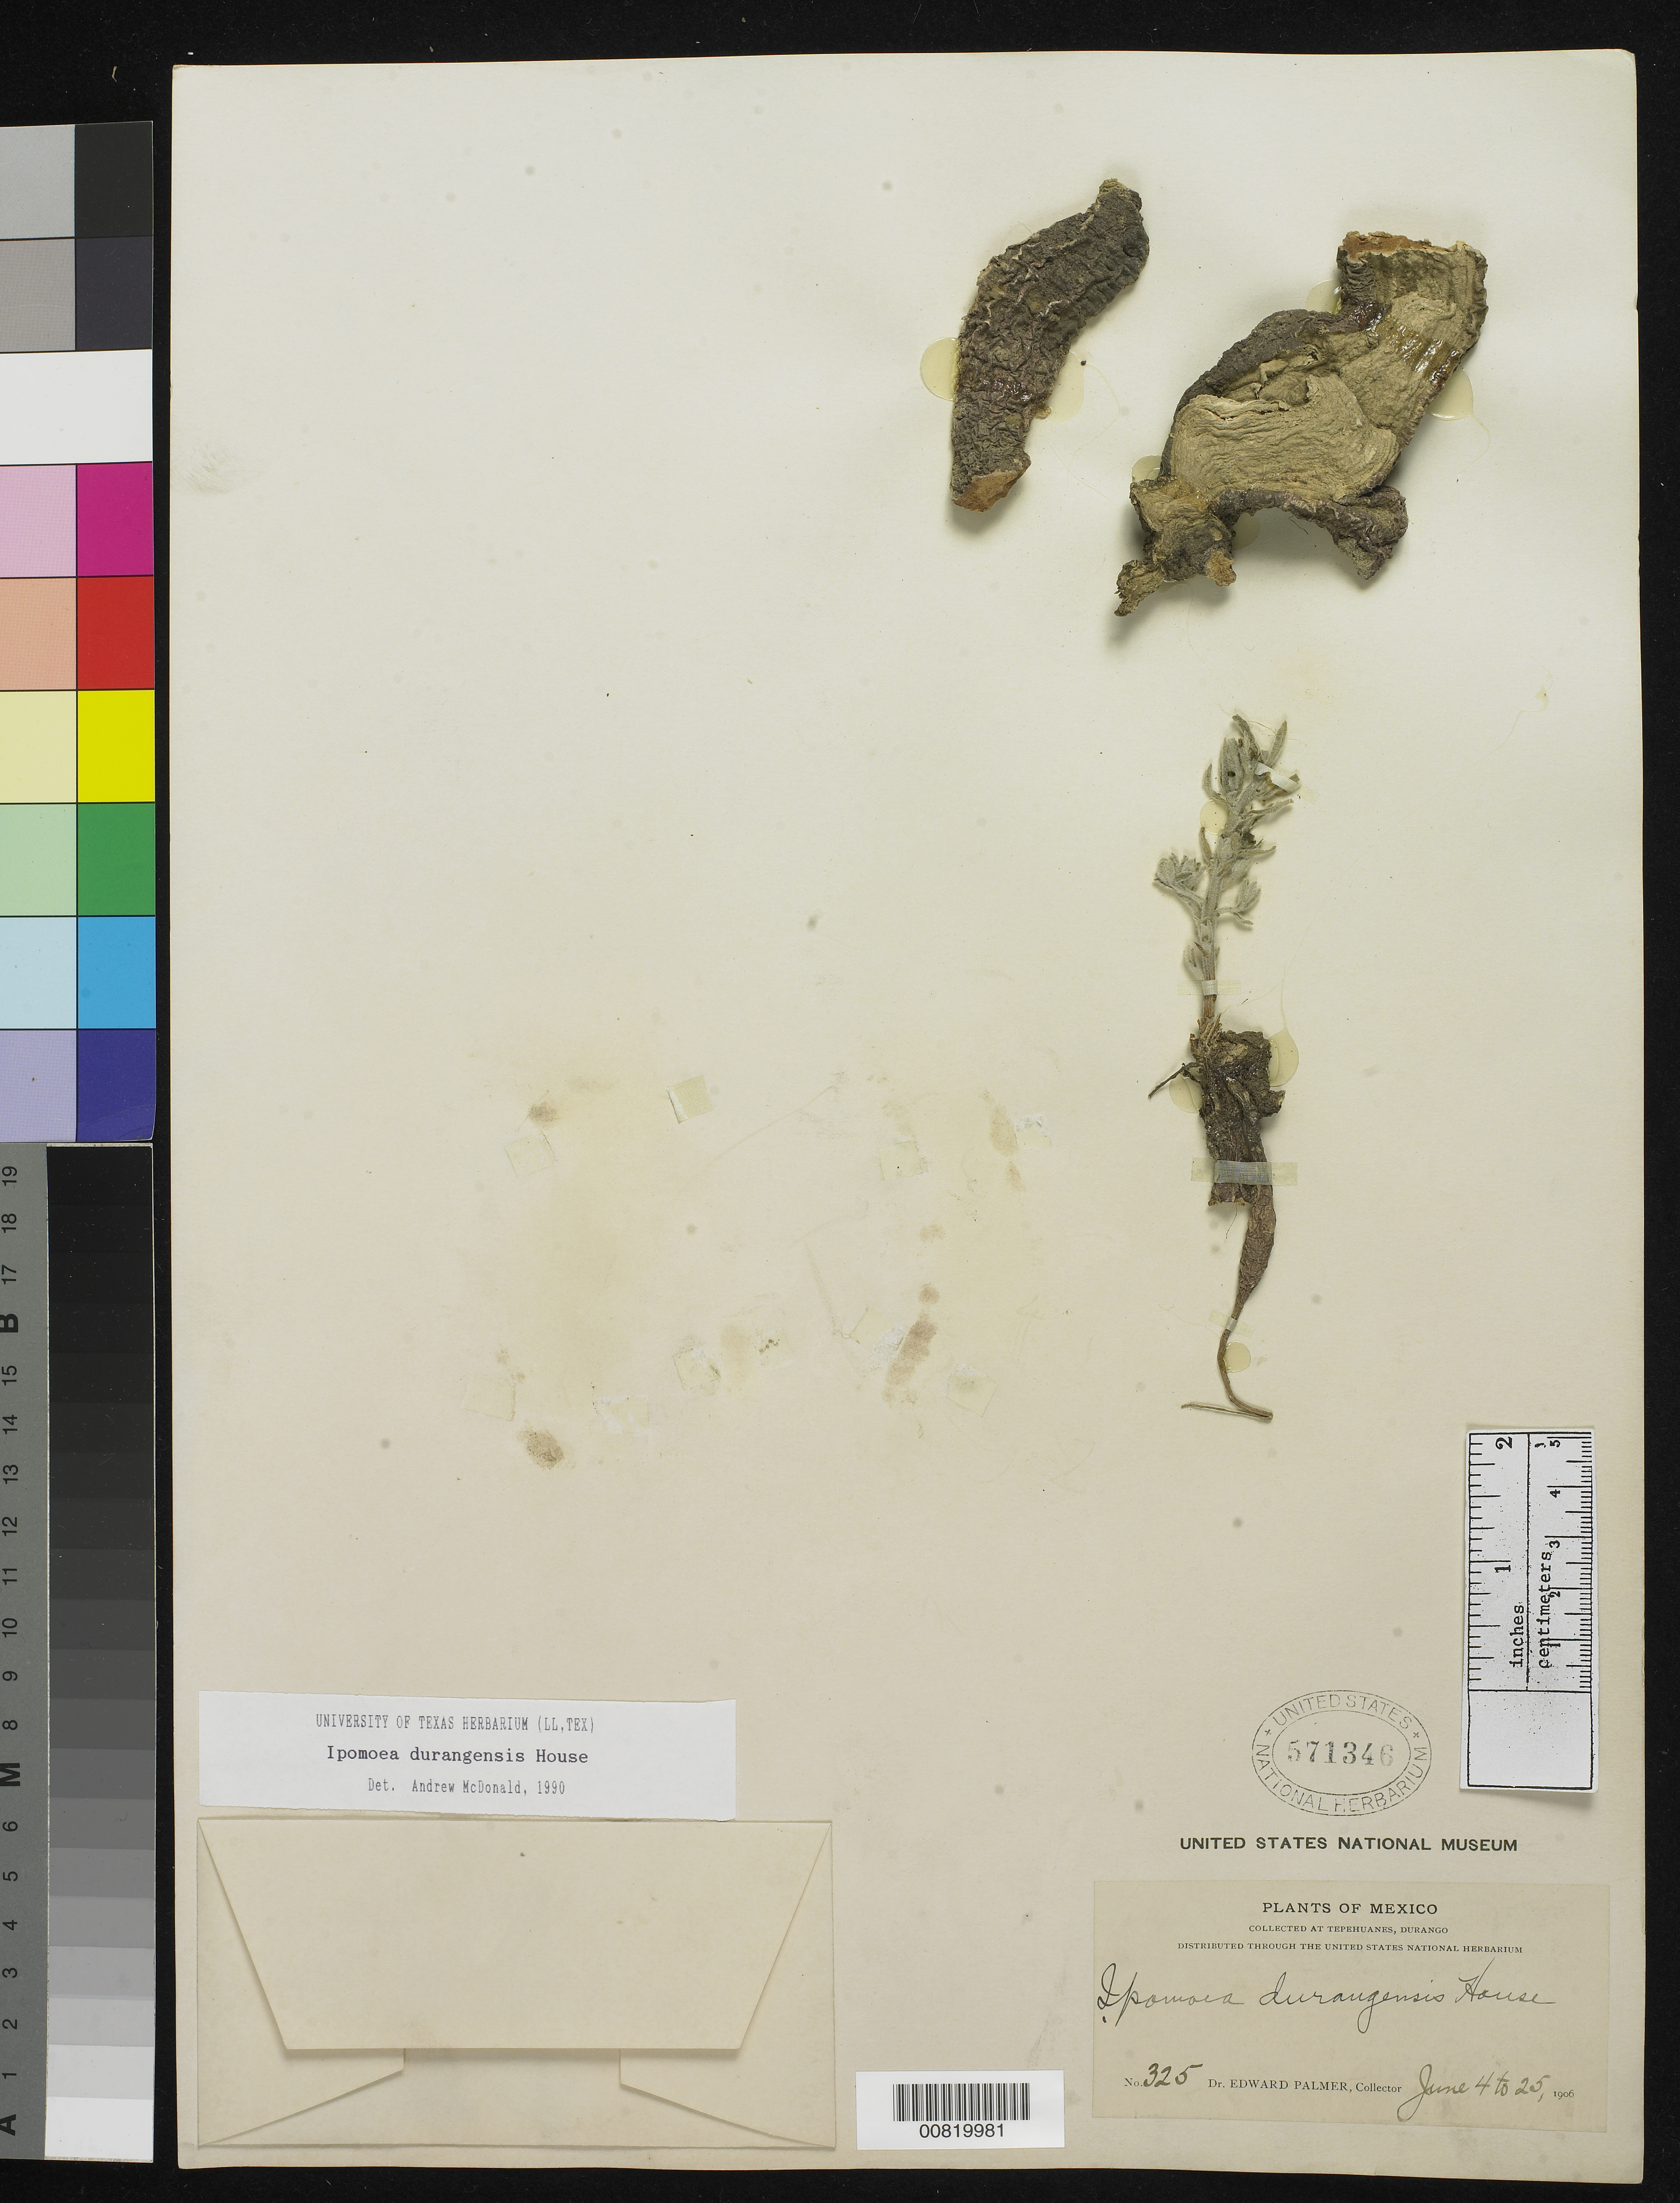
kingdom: Plantae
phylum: Tracheophyta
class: Magnoliopsida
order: Solanales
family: Convolvulaceae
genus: Ipomoea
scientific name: Ipomoea durangensis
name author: House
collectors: E. Palmer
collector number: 325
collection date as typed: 04 Jun 1906 to 25 Jun 1906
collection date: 1906-06-04/1906-06-25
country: Mexico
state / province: Durango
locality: Tepehuanes, Durango.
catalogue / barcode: US 571346